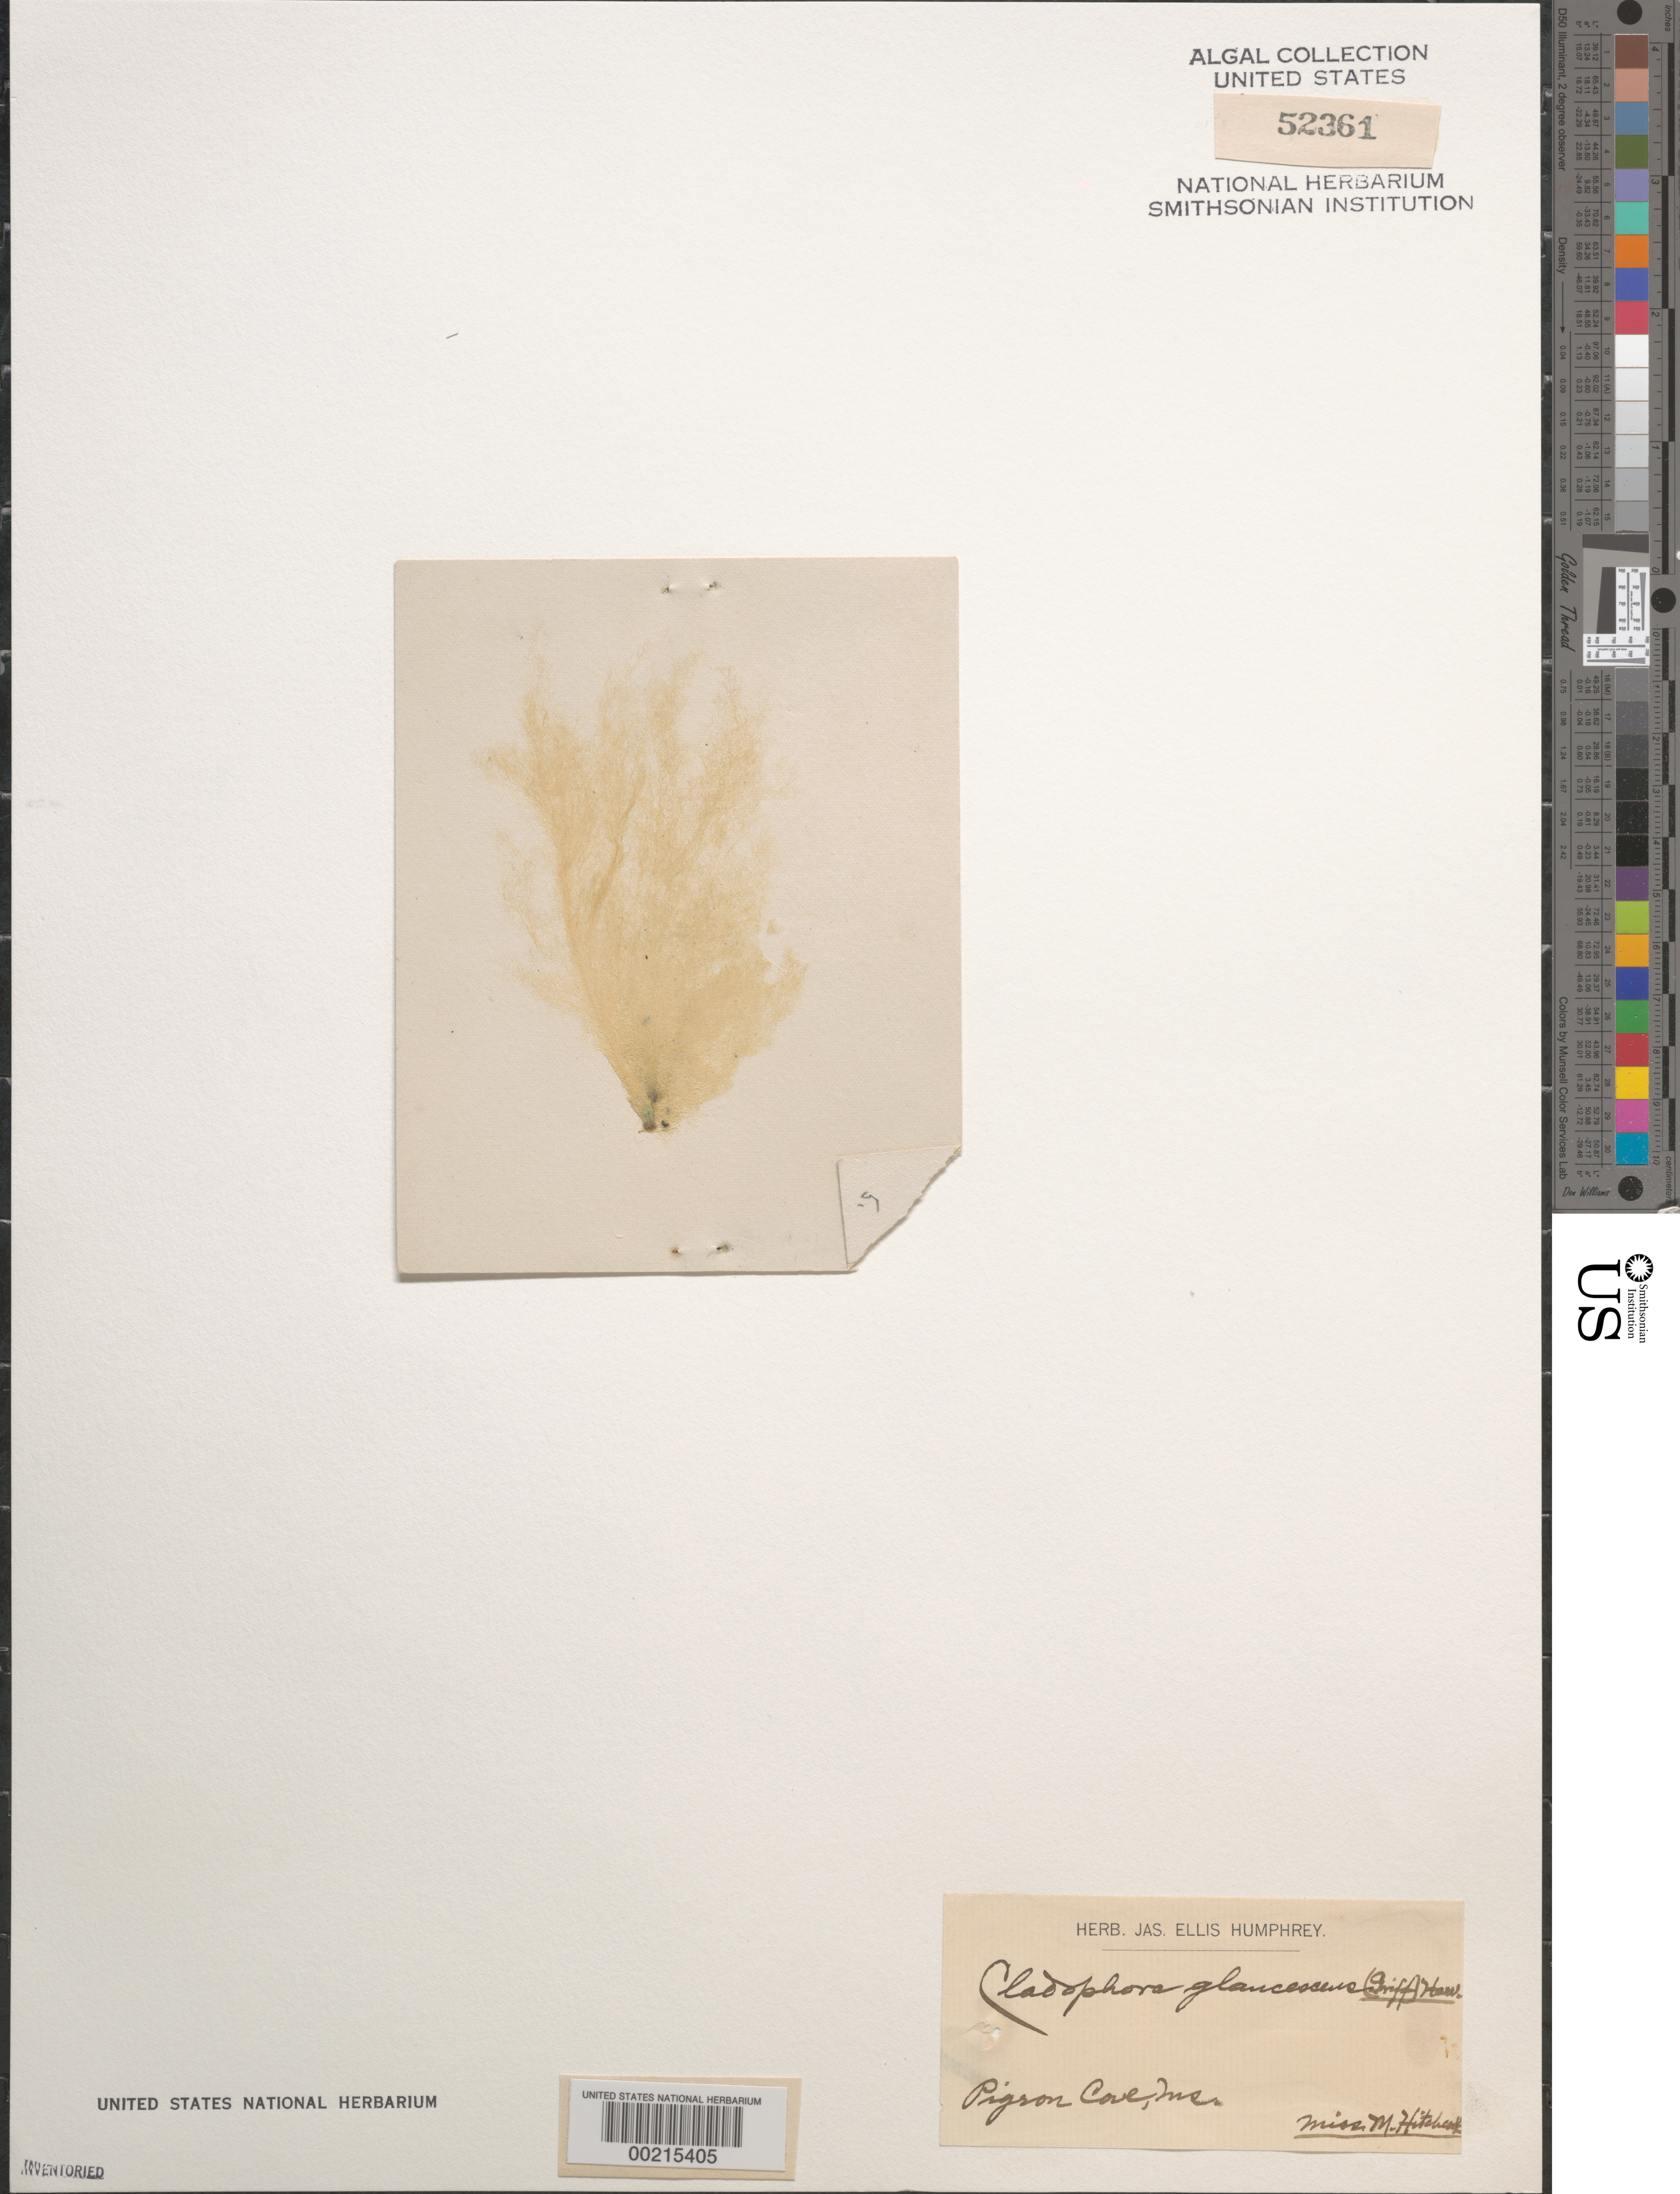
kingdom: Plantae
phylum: Chlorophyta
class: Ulvophyceae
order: Cladophorales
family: Cladophoraceae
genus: Cladophora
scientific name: Cladophora sericea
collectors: M. Hitchcock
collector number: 5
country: United States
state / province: Massachusetts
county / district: Essex County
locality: Pigeon Cove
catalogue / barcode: US 52361